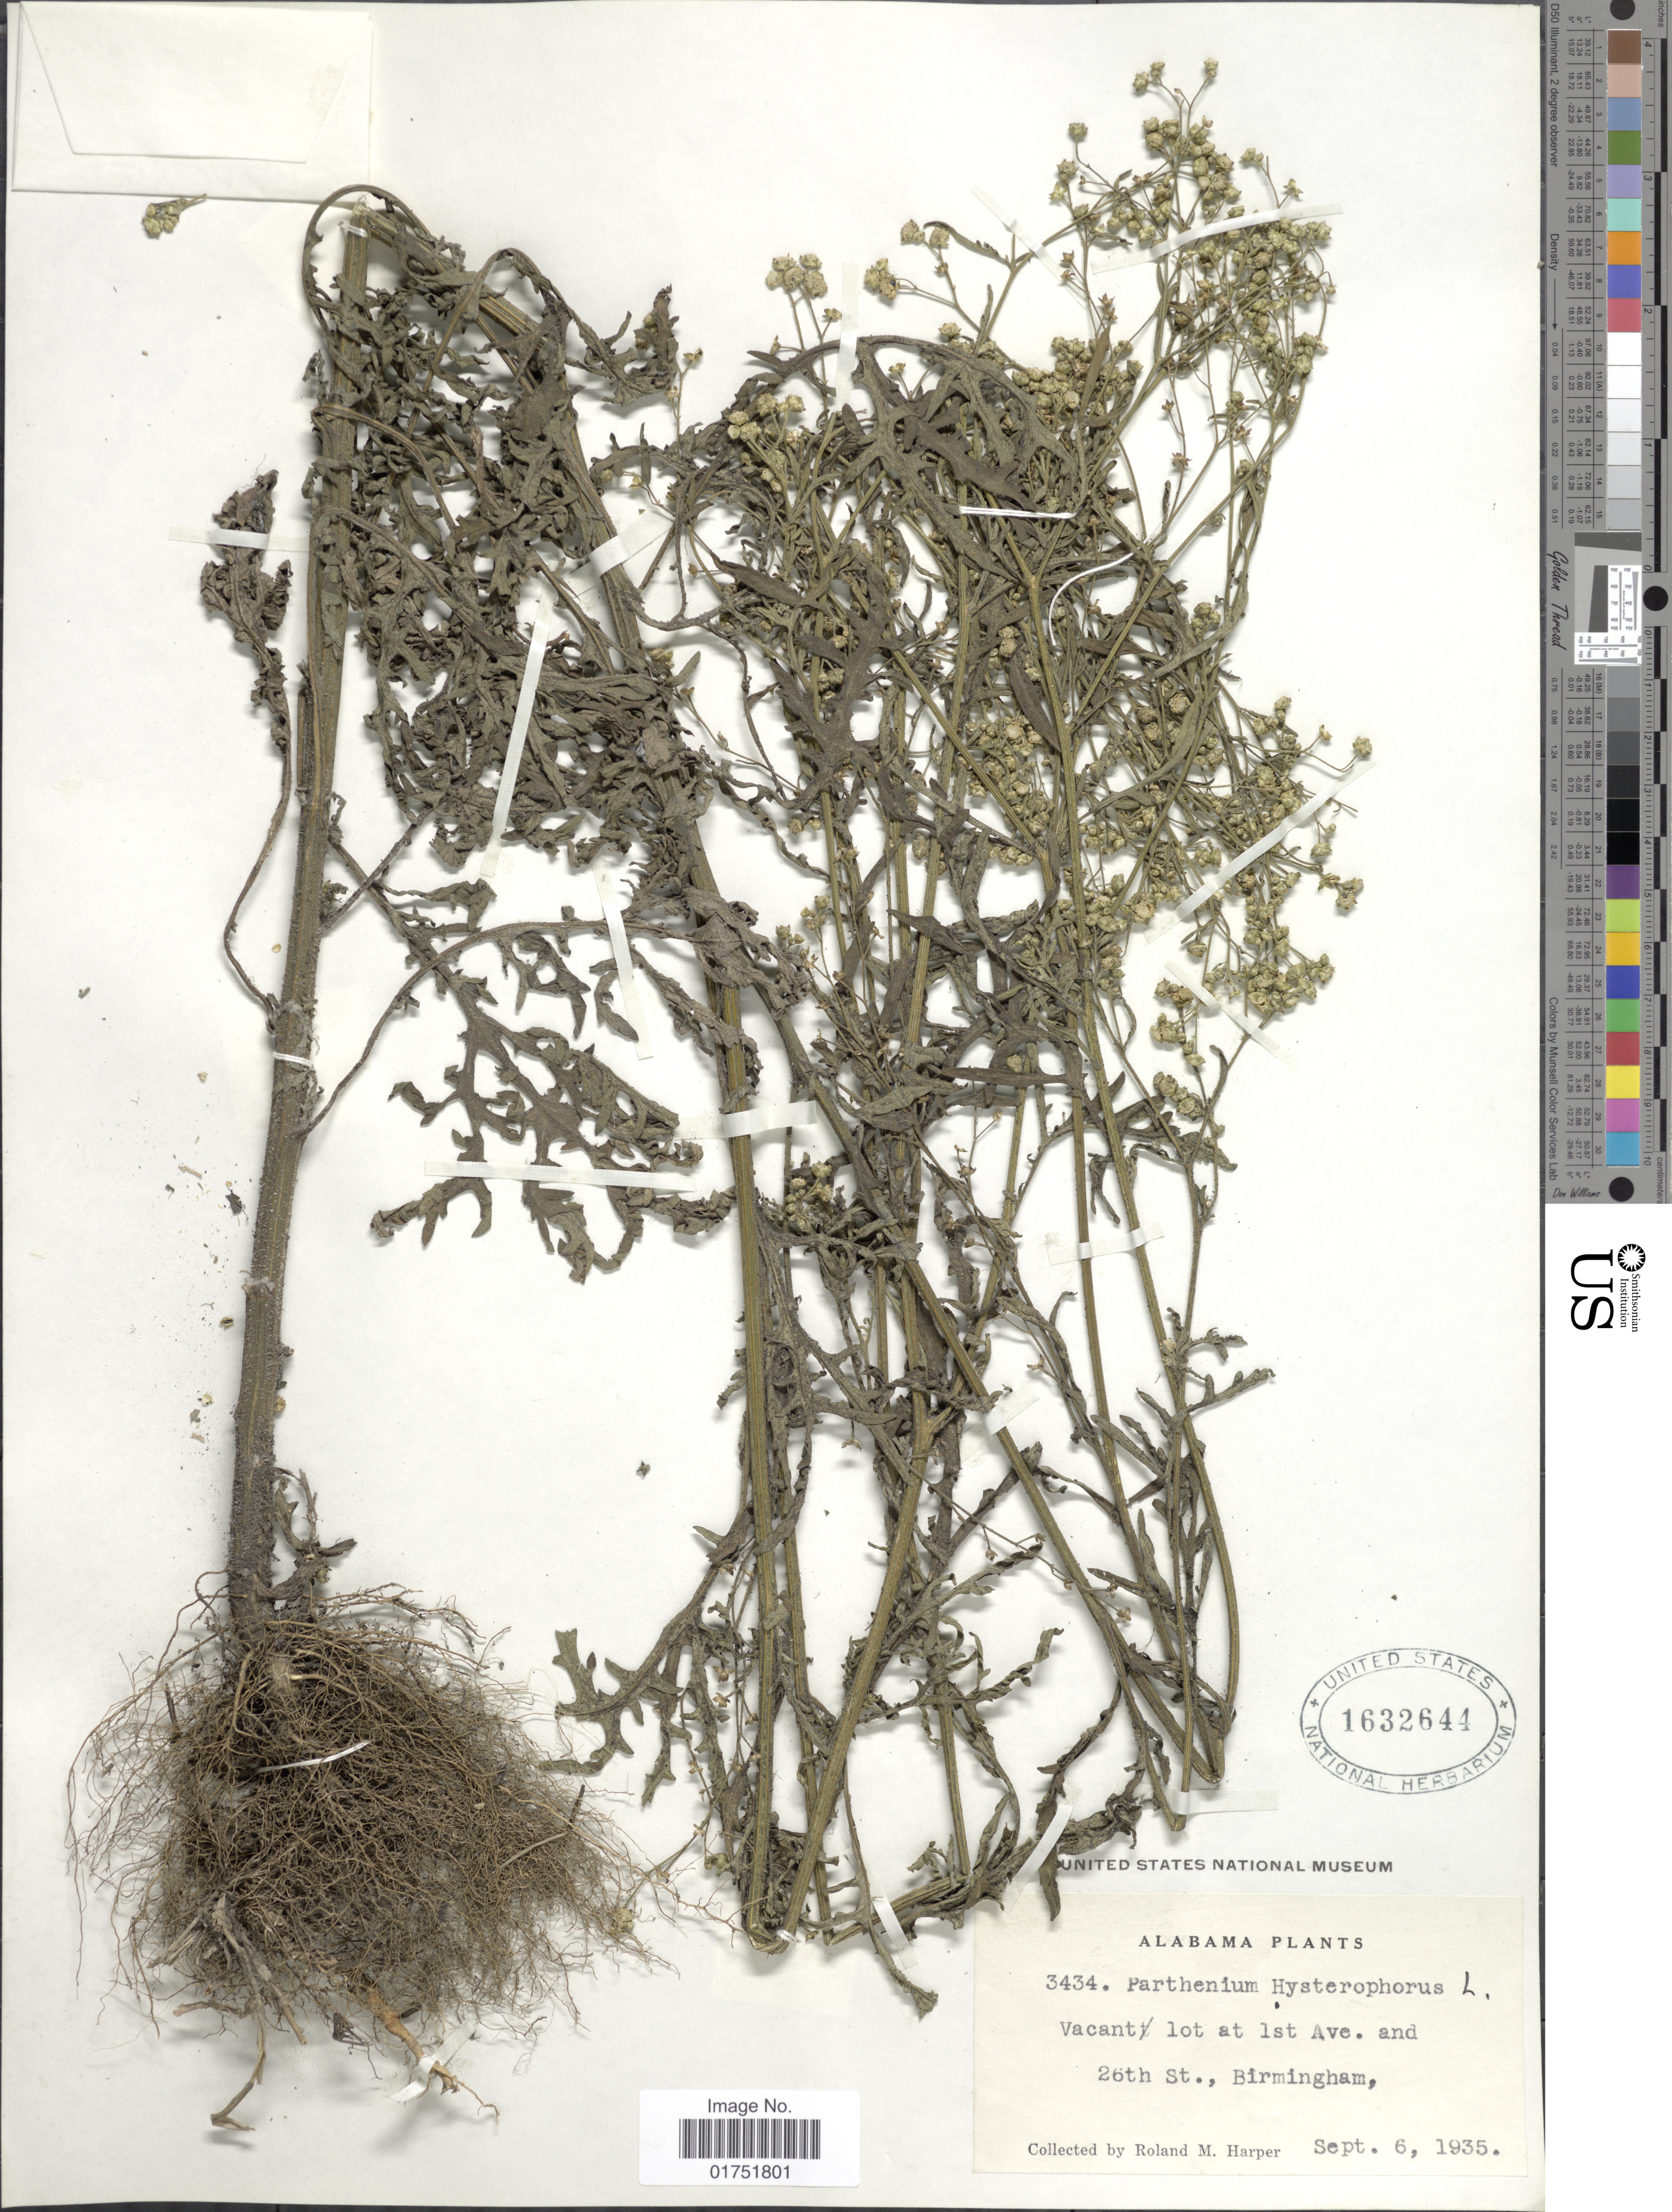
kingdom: Plantae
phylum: Tracheophyta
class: Magnoliopsida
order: Asterales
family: Asteraceae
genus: Parthenium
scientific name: Parthenium hysterophorus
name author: L.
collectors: R. M. Harper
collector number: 3434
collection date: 1935-09-06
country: United States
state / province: Alabama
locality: Vacant lot at 1st Ave and 26th St., Birmingham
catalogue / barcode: US 1632644